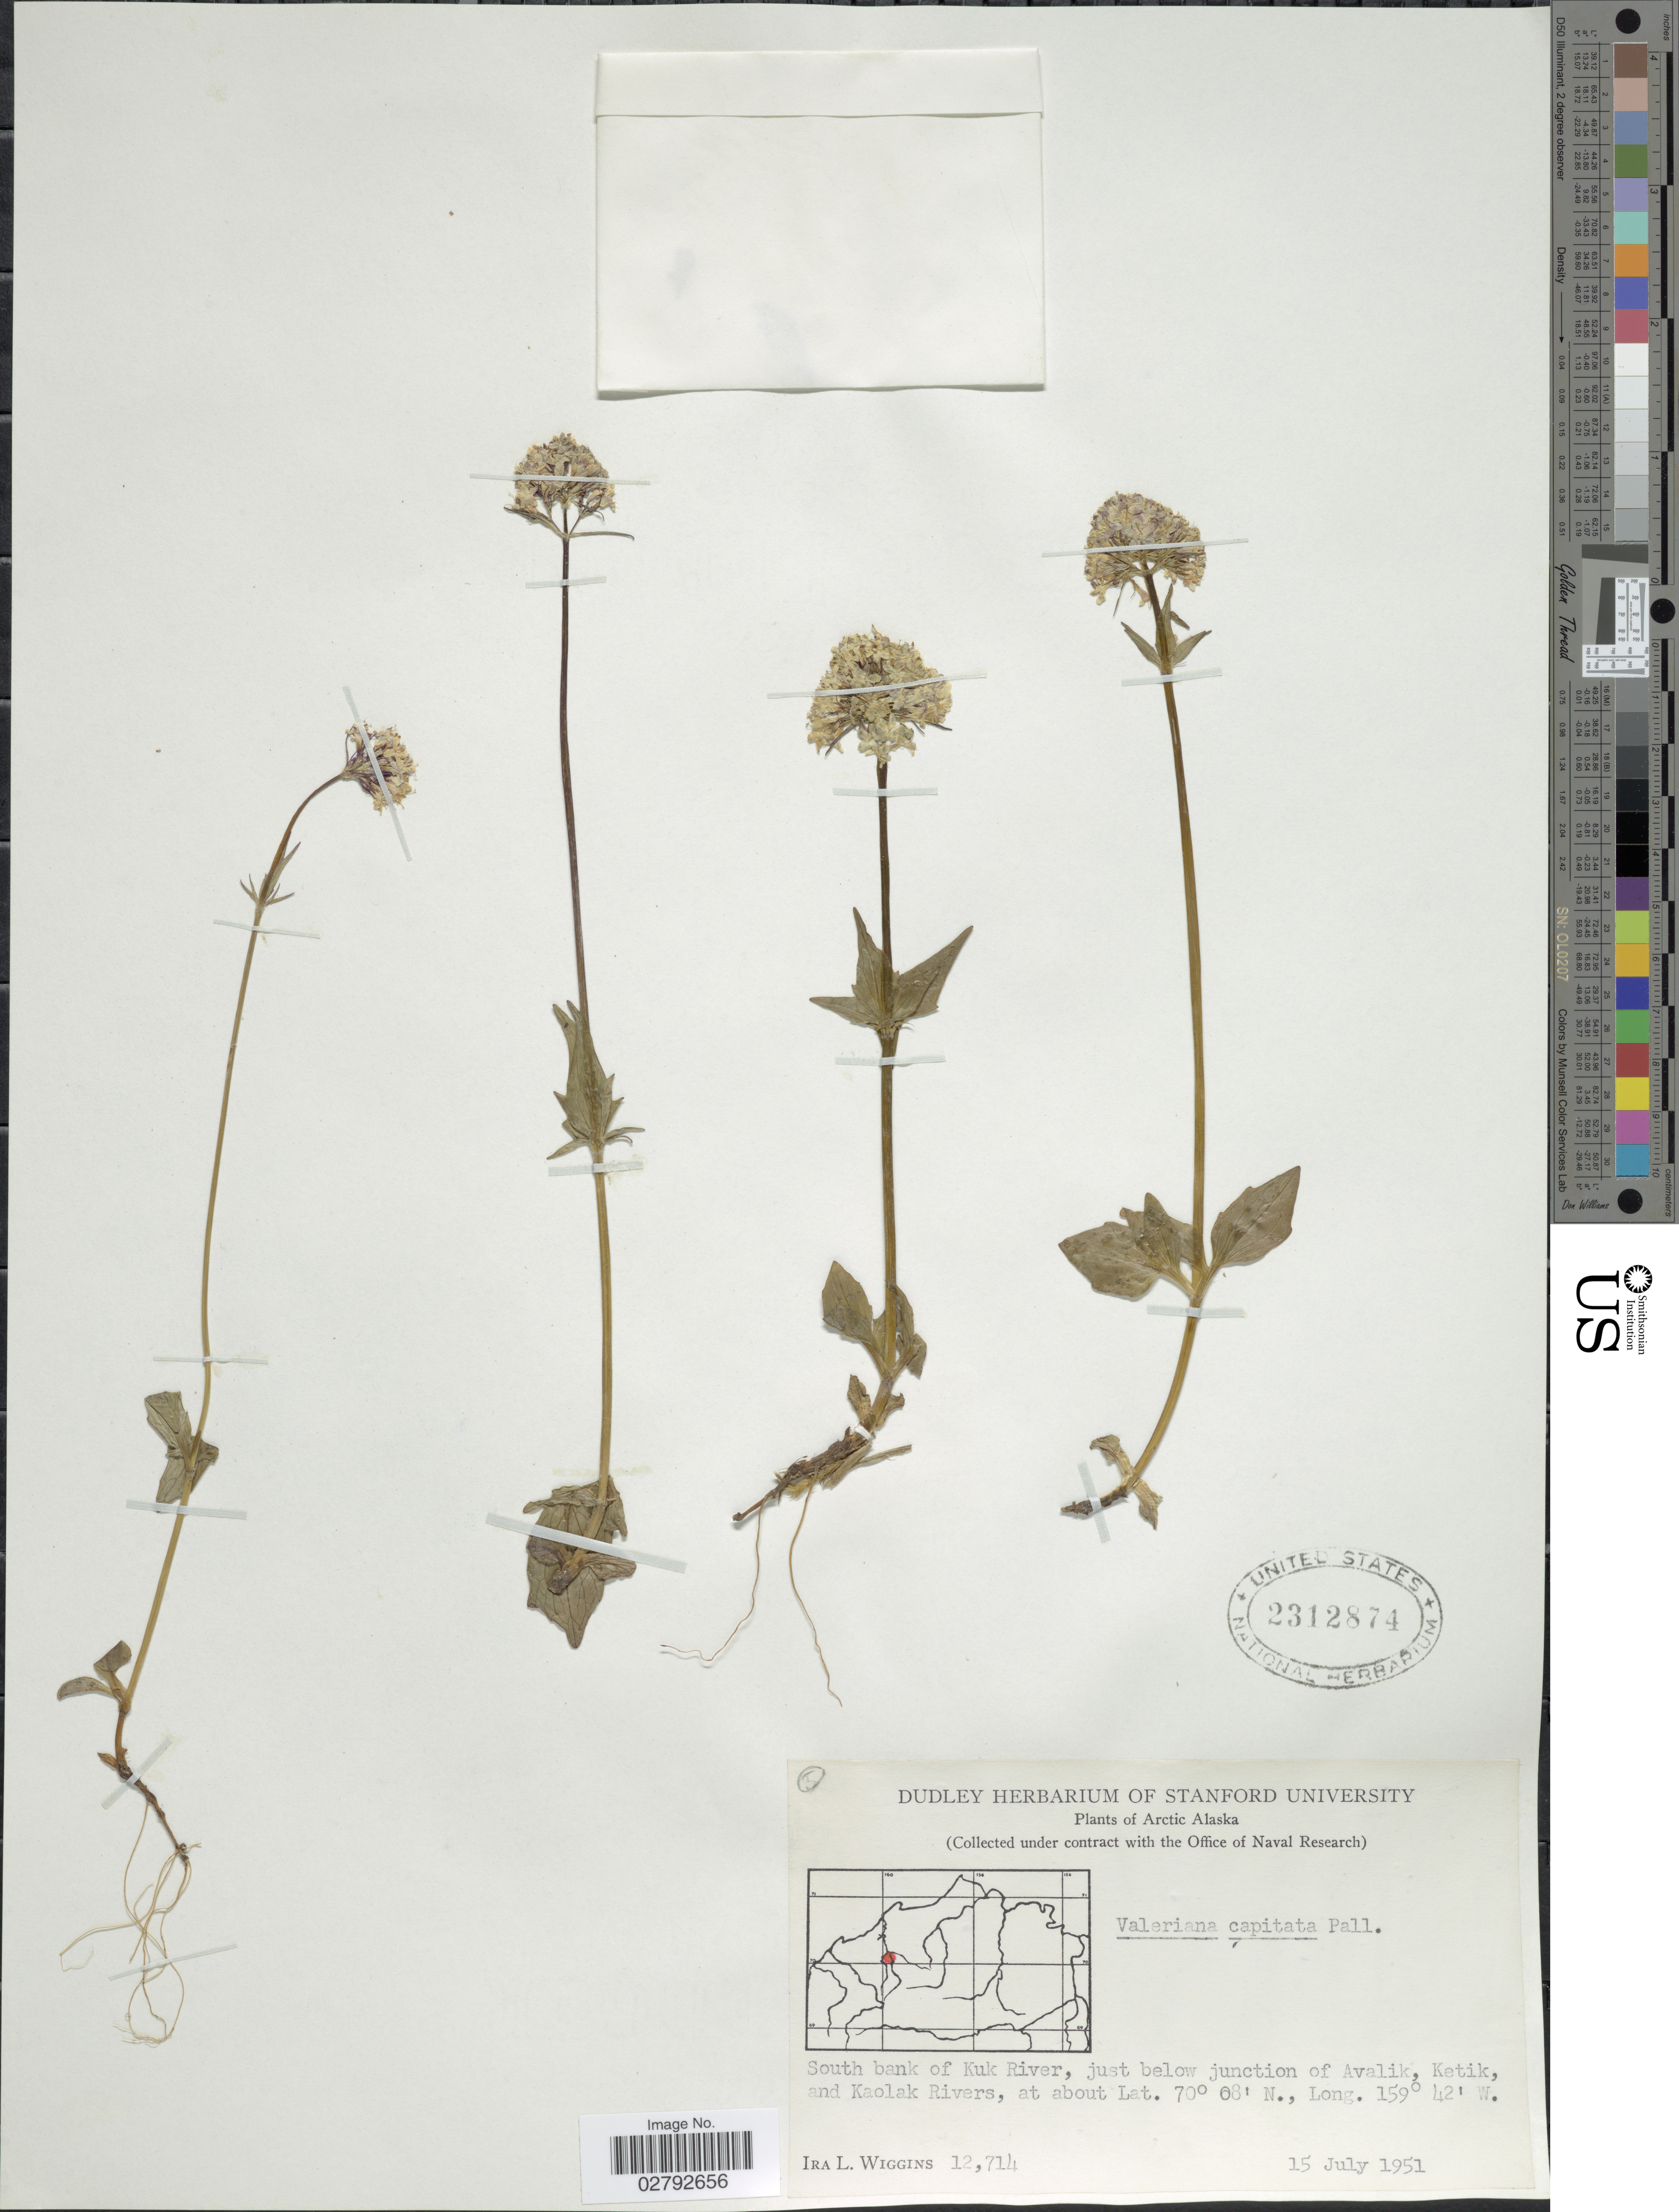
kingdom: Plantae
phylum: Tracheophyta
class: Magnoliopsida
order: Dipsacales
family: Caprifoliaceae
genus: Valeriana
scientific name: Valeriana capitata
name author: Link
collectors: I. L. Wiggins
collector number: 12714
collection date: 1951-07-15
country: United States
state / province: Alaska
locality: Arctic Alaska. South bank of Kuk River, just below junction of Avalik, Ketik, and Kaolak Rivers.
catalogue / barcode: US 2312874